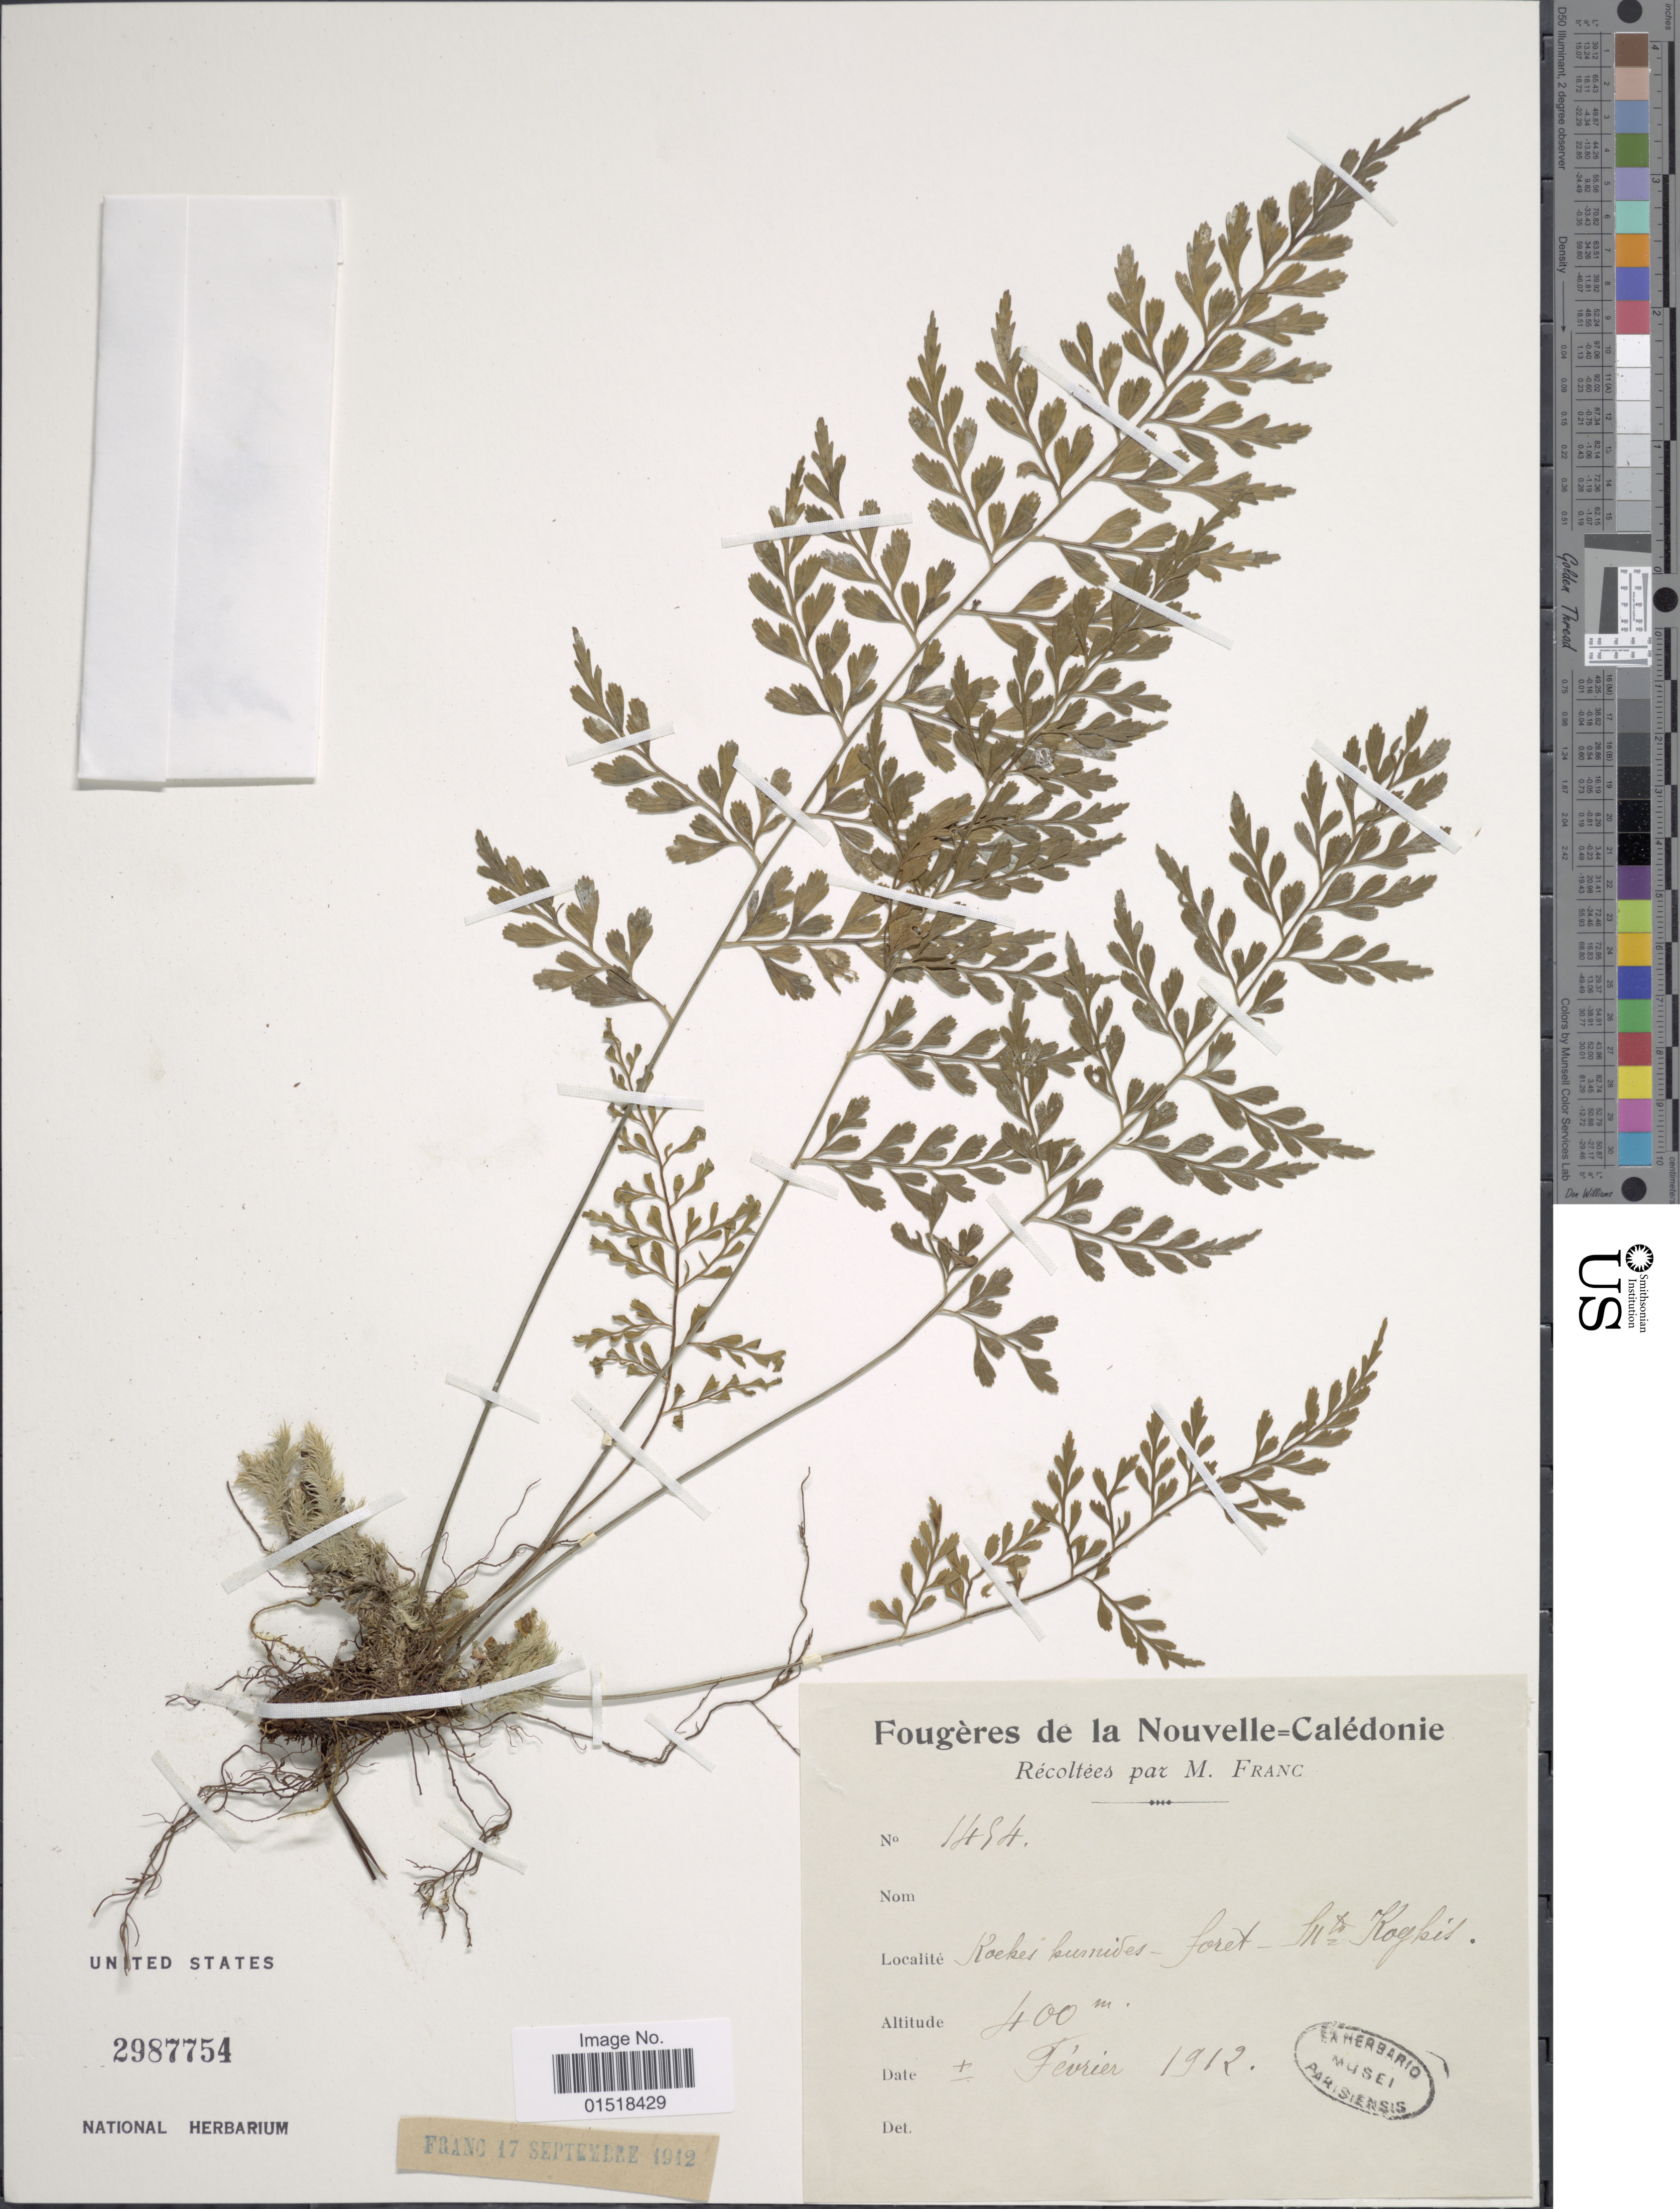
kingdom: Plantae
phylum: Tracheophyta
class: Polypodiopsida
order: Polypodiales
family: Aspleniaceae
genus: Asplenium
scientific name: Asplenium sp.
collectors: M. Franc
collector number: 1454*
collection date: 1912-02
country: New Caledonia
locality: Roches humides foret Mts. Koghis.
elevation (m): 400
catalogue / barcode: US 2987754